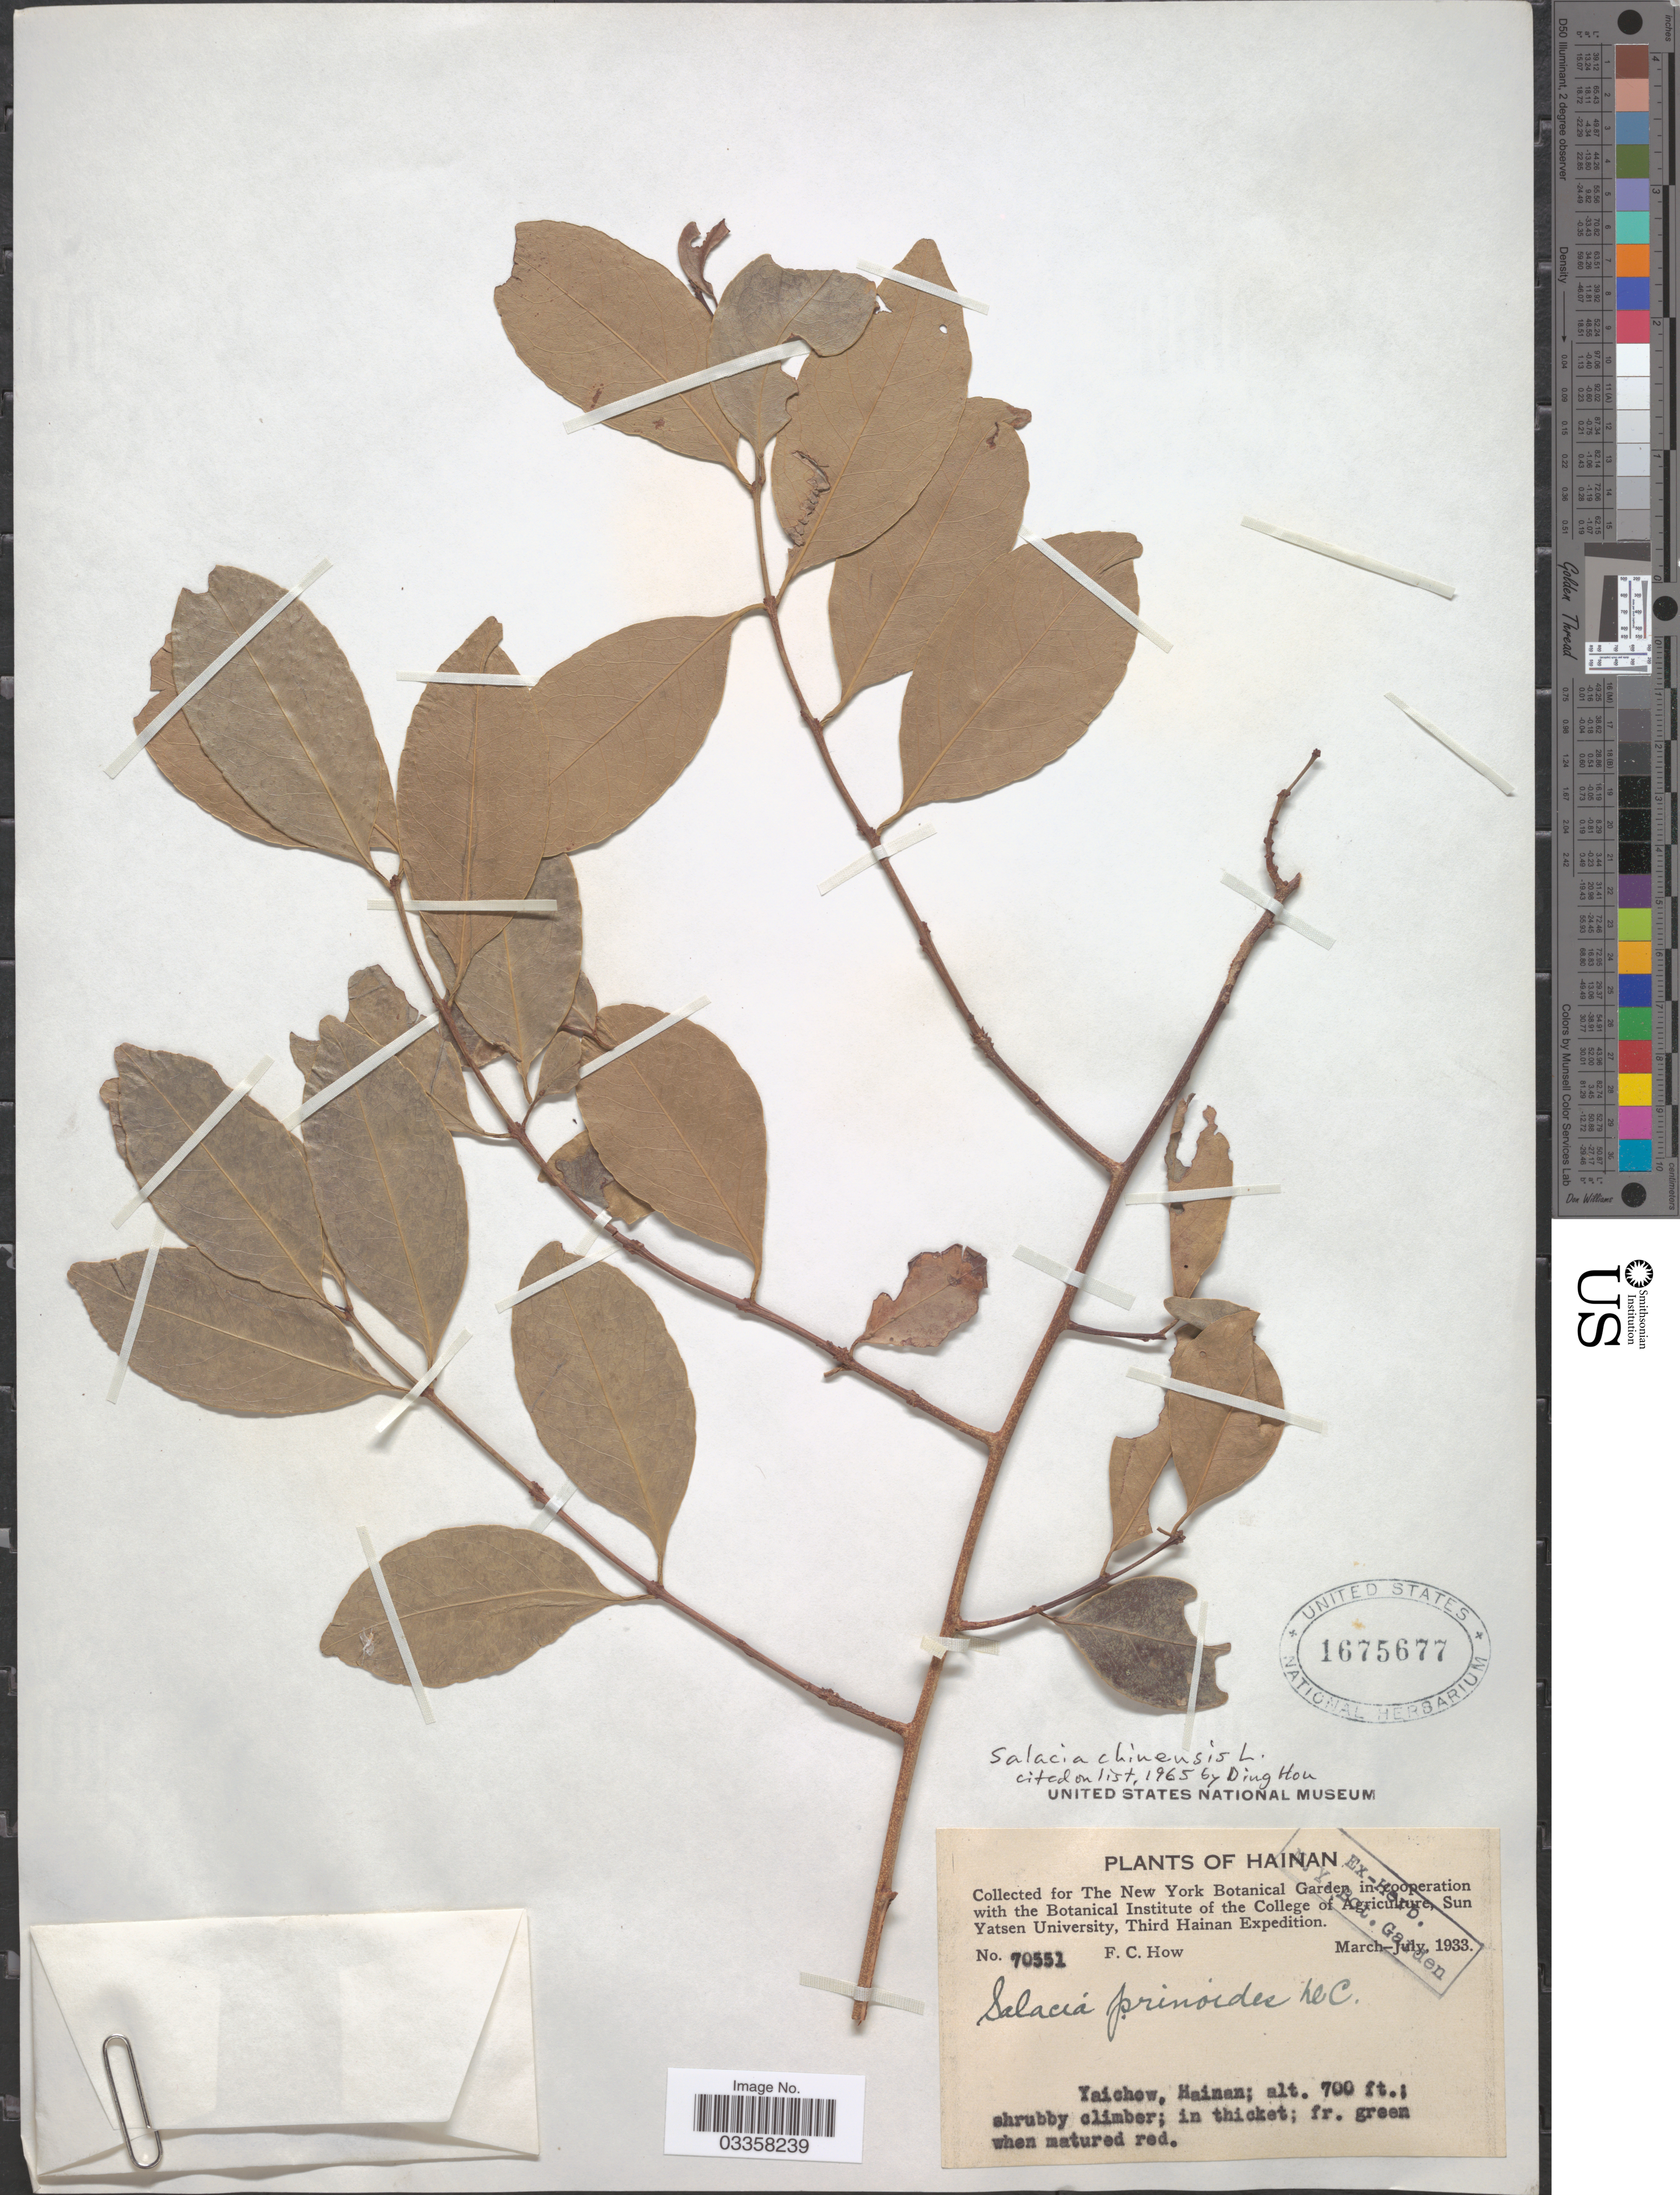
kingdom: Plantae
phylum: Tracheophyta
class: Magnoliopsida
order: Celastrales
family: Celastraceae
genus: Salacia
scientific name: Salacia chinensis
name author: L.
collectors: F. C. How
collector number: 70551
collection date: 1933-03/1933-07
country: China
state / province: Hainan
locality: Yaichow.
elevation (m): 213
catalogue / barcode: US 1675677